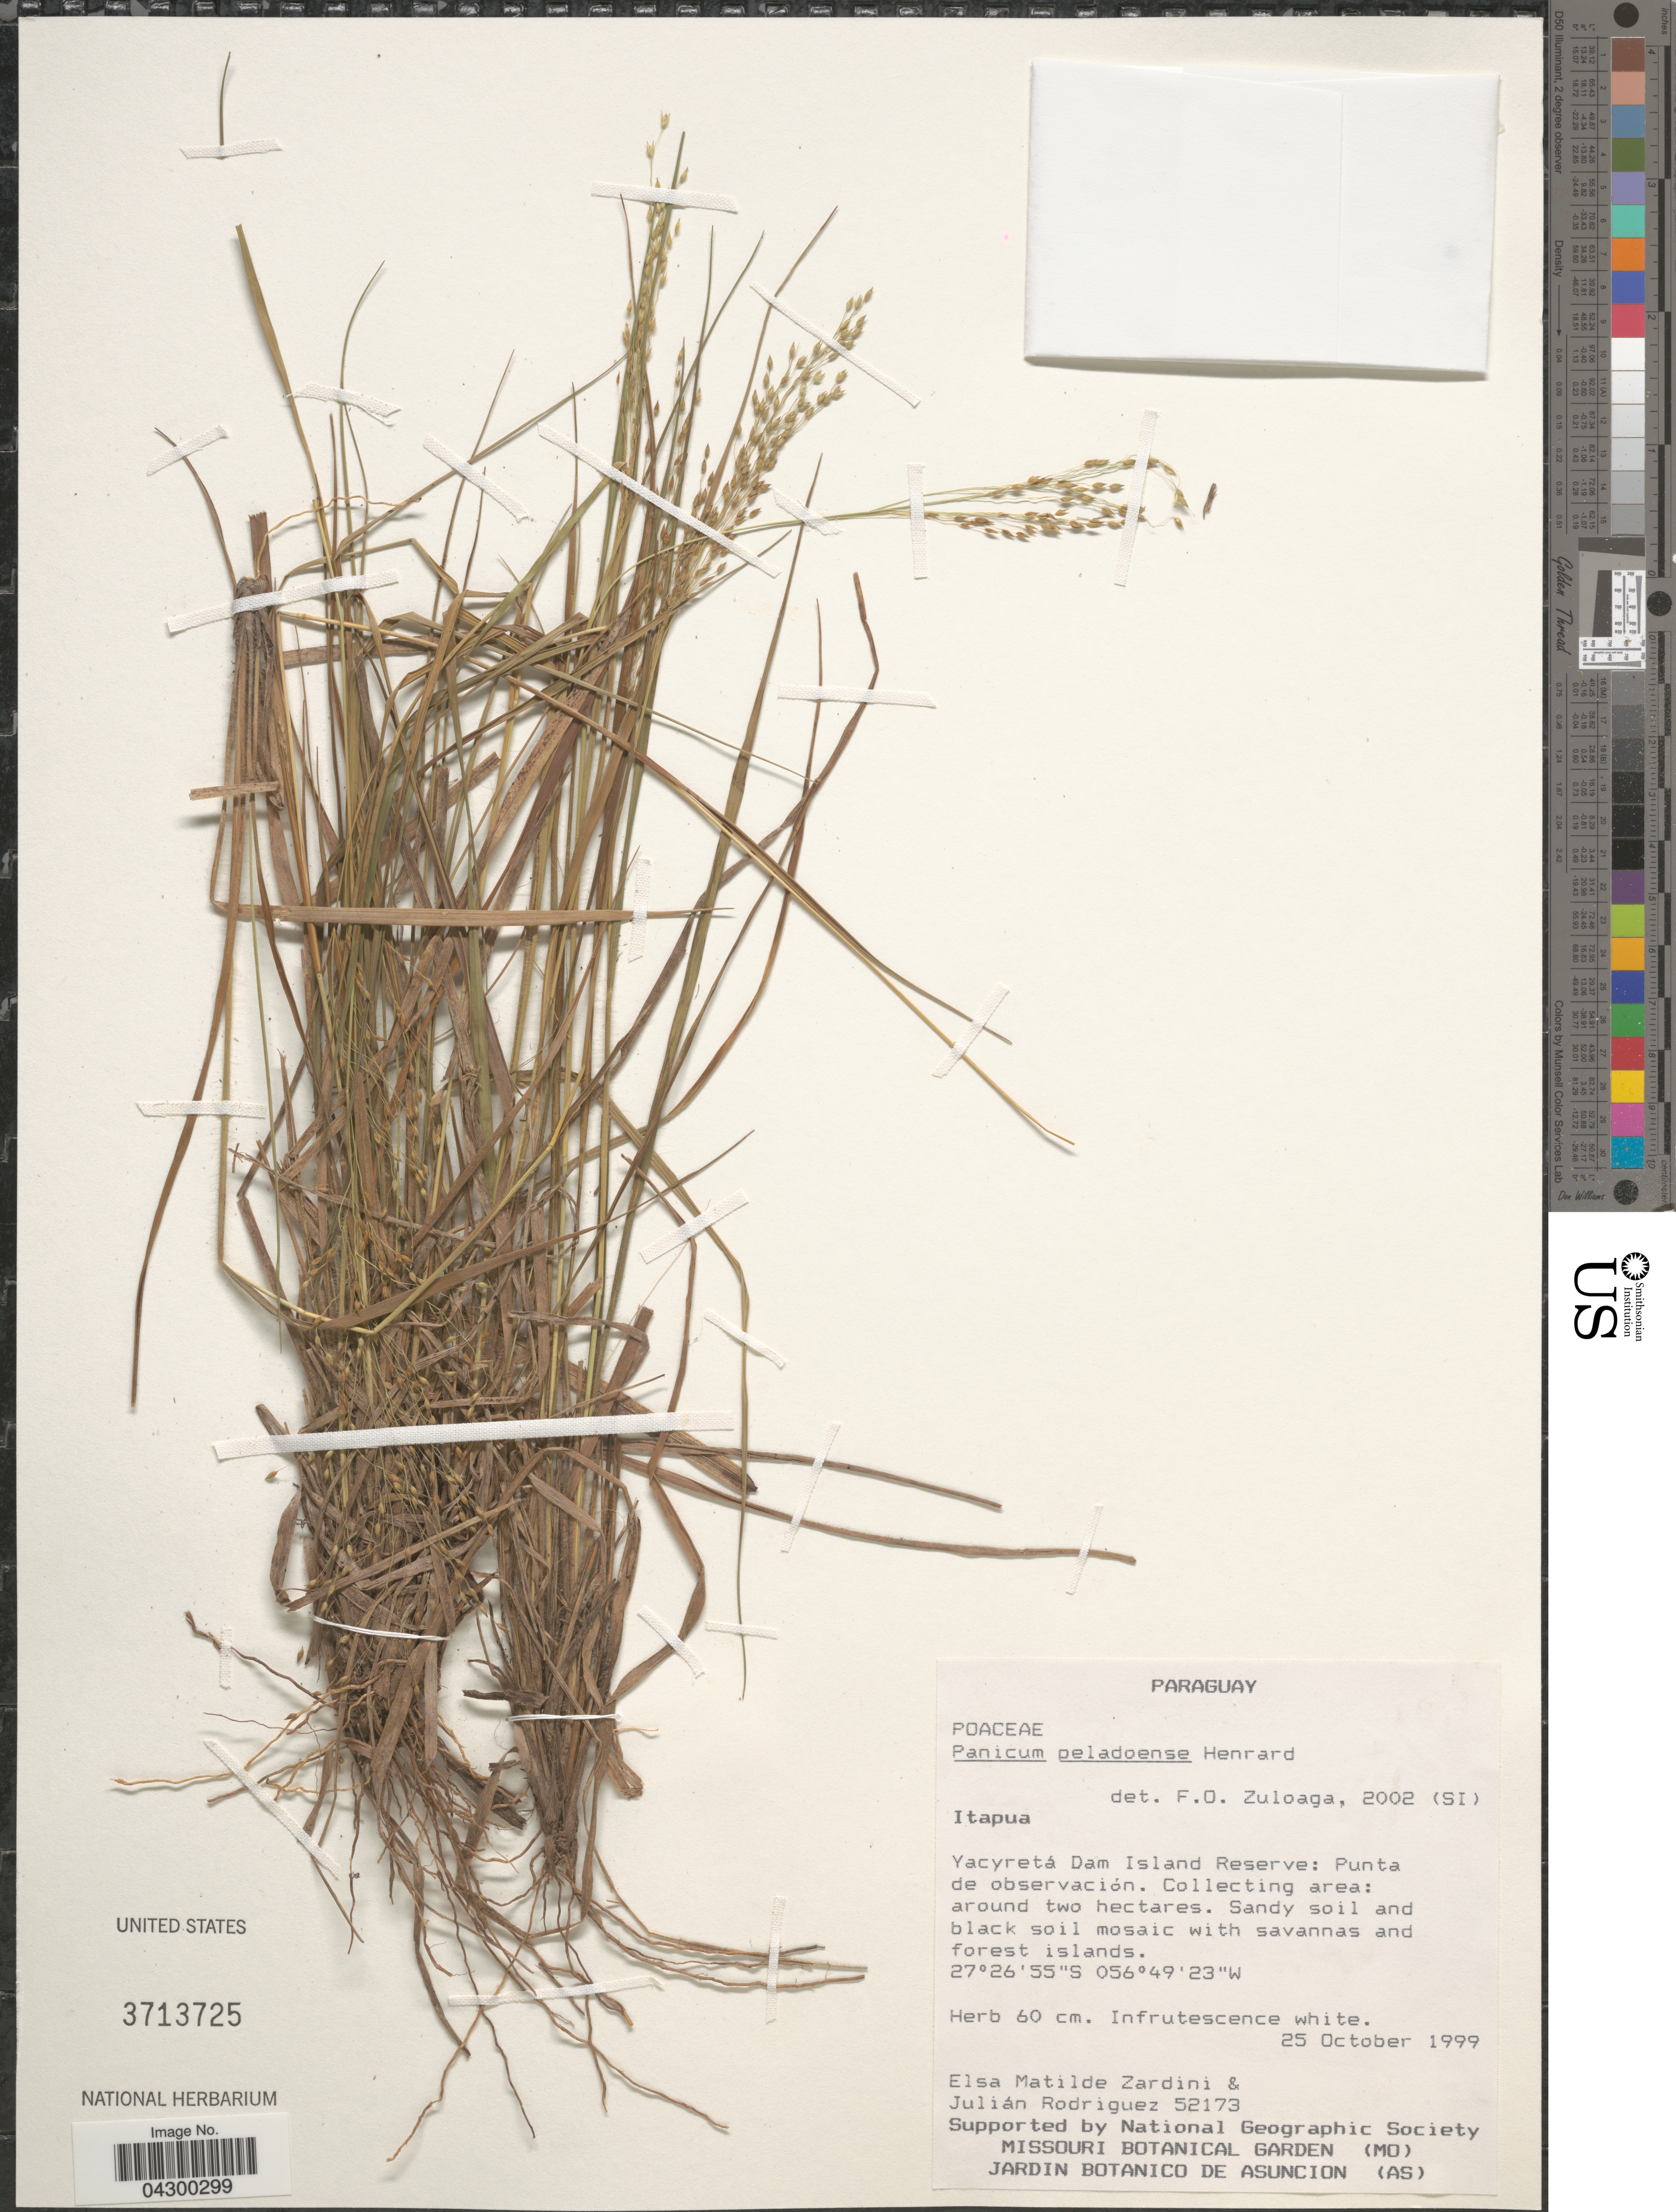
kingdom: Plantae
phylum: Tracheophyta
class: Liliopsida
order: Poales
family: Poaceae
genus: Panicum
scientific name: Panicum peladoense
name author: Henr.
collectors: E. M. Zardini & J. Rodriguez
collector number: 52173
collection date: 1999-10-25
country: Paraguay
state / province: Itapua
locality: Yacyretá Dam Island Reserve: Punta de observación.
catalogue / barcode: US 3713725